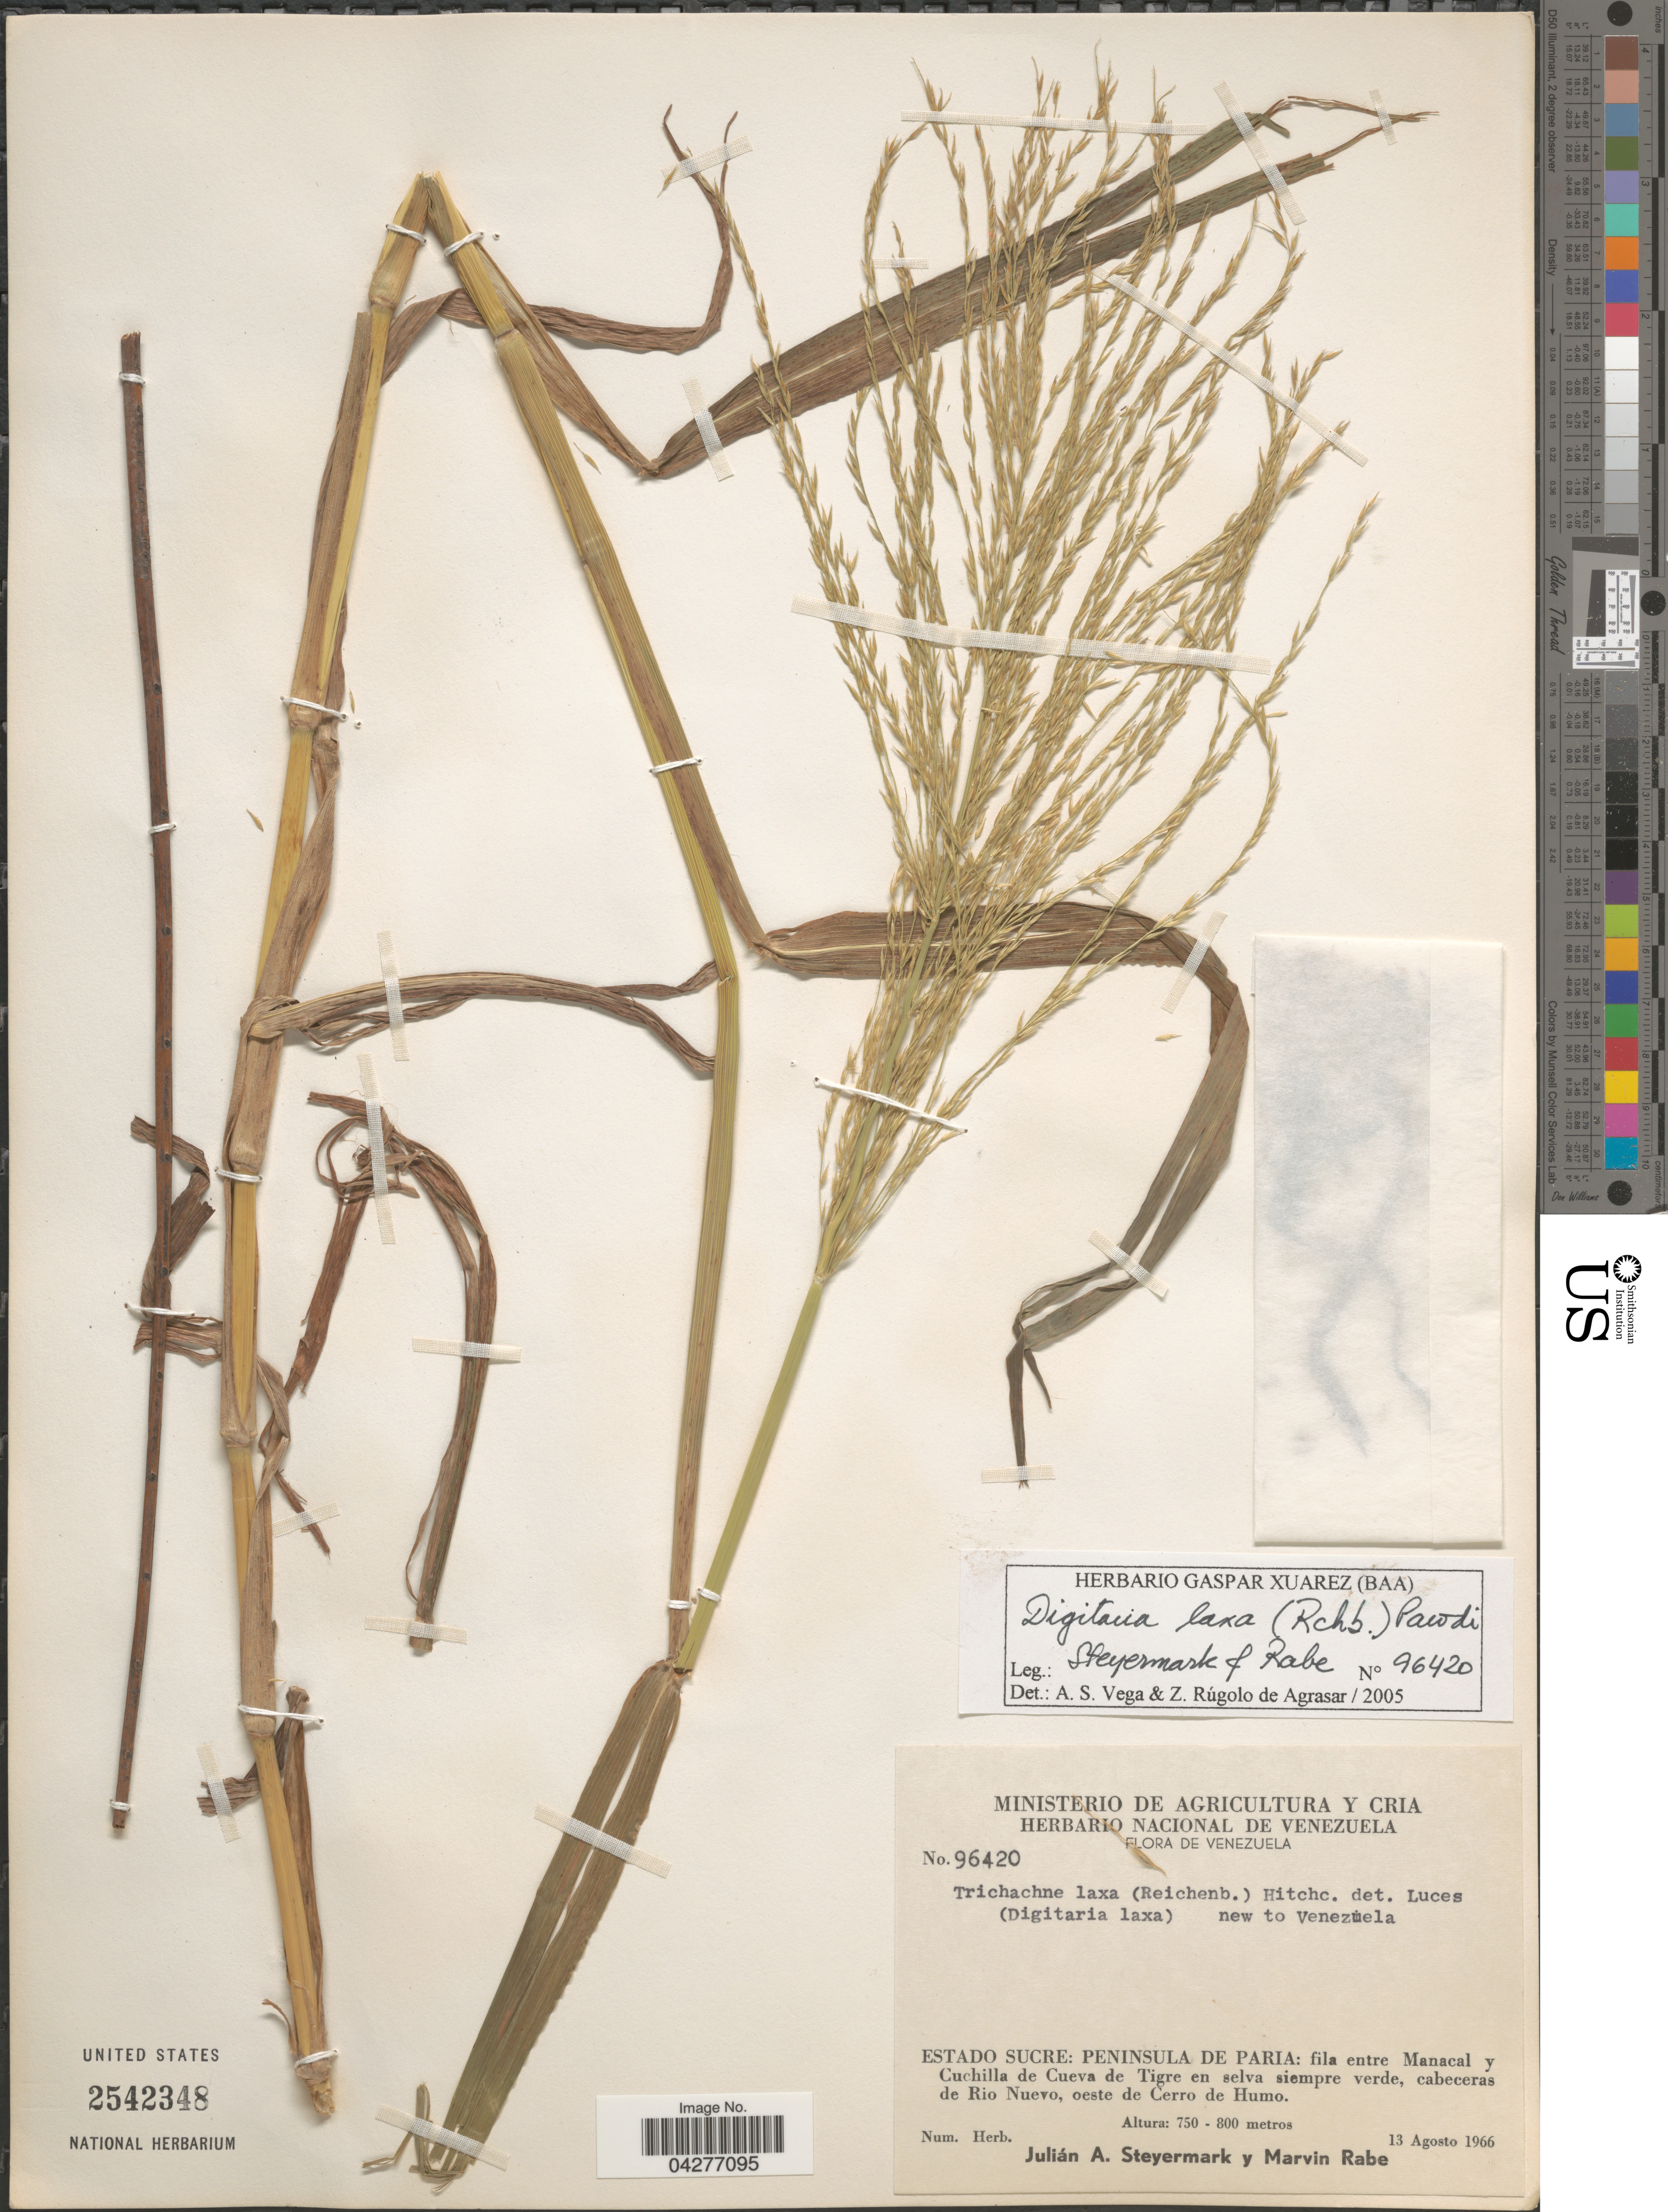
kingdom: Plantae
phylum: Tracheophyta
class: Liliopsida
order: Poales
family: Poaceae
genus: Digitaria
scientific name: Digitaria laxa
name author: (Rchb. ex A. Spreng.) Parodi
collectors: J. Steyermark & M. Rabe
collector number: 96420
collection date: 1966-08-13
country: Venezuela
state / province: Sucre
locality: Peninsula de Paria: fila entre Manacal y Cuchilla de Cueva de Tigre en selva siempre verde, cabeceras de Rio Nuevo, oeste de Cerro de Humo.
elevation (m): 750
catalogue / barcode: US 2542348